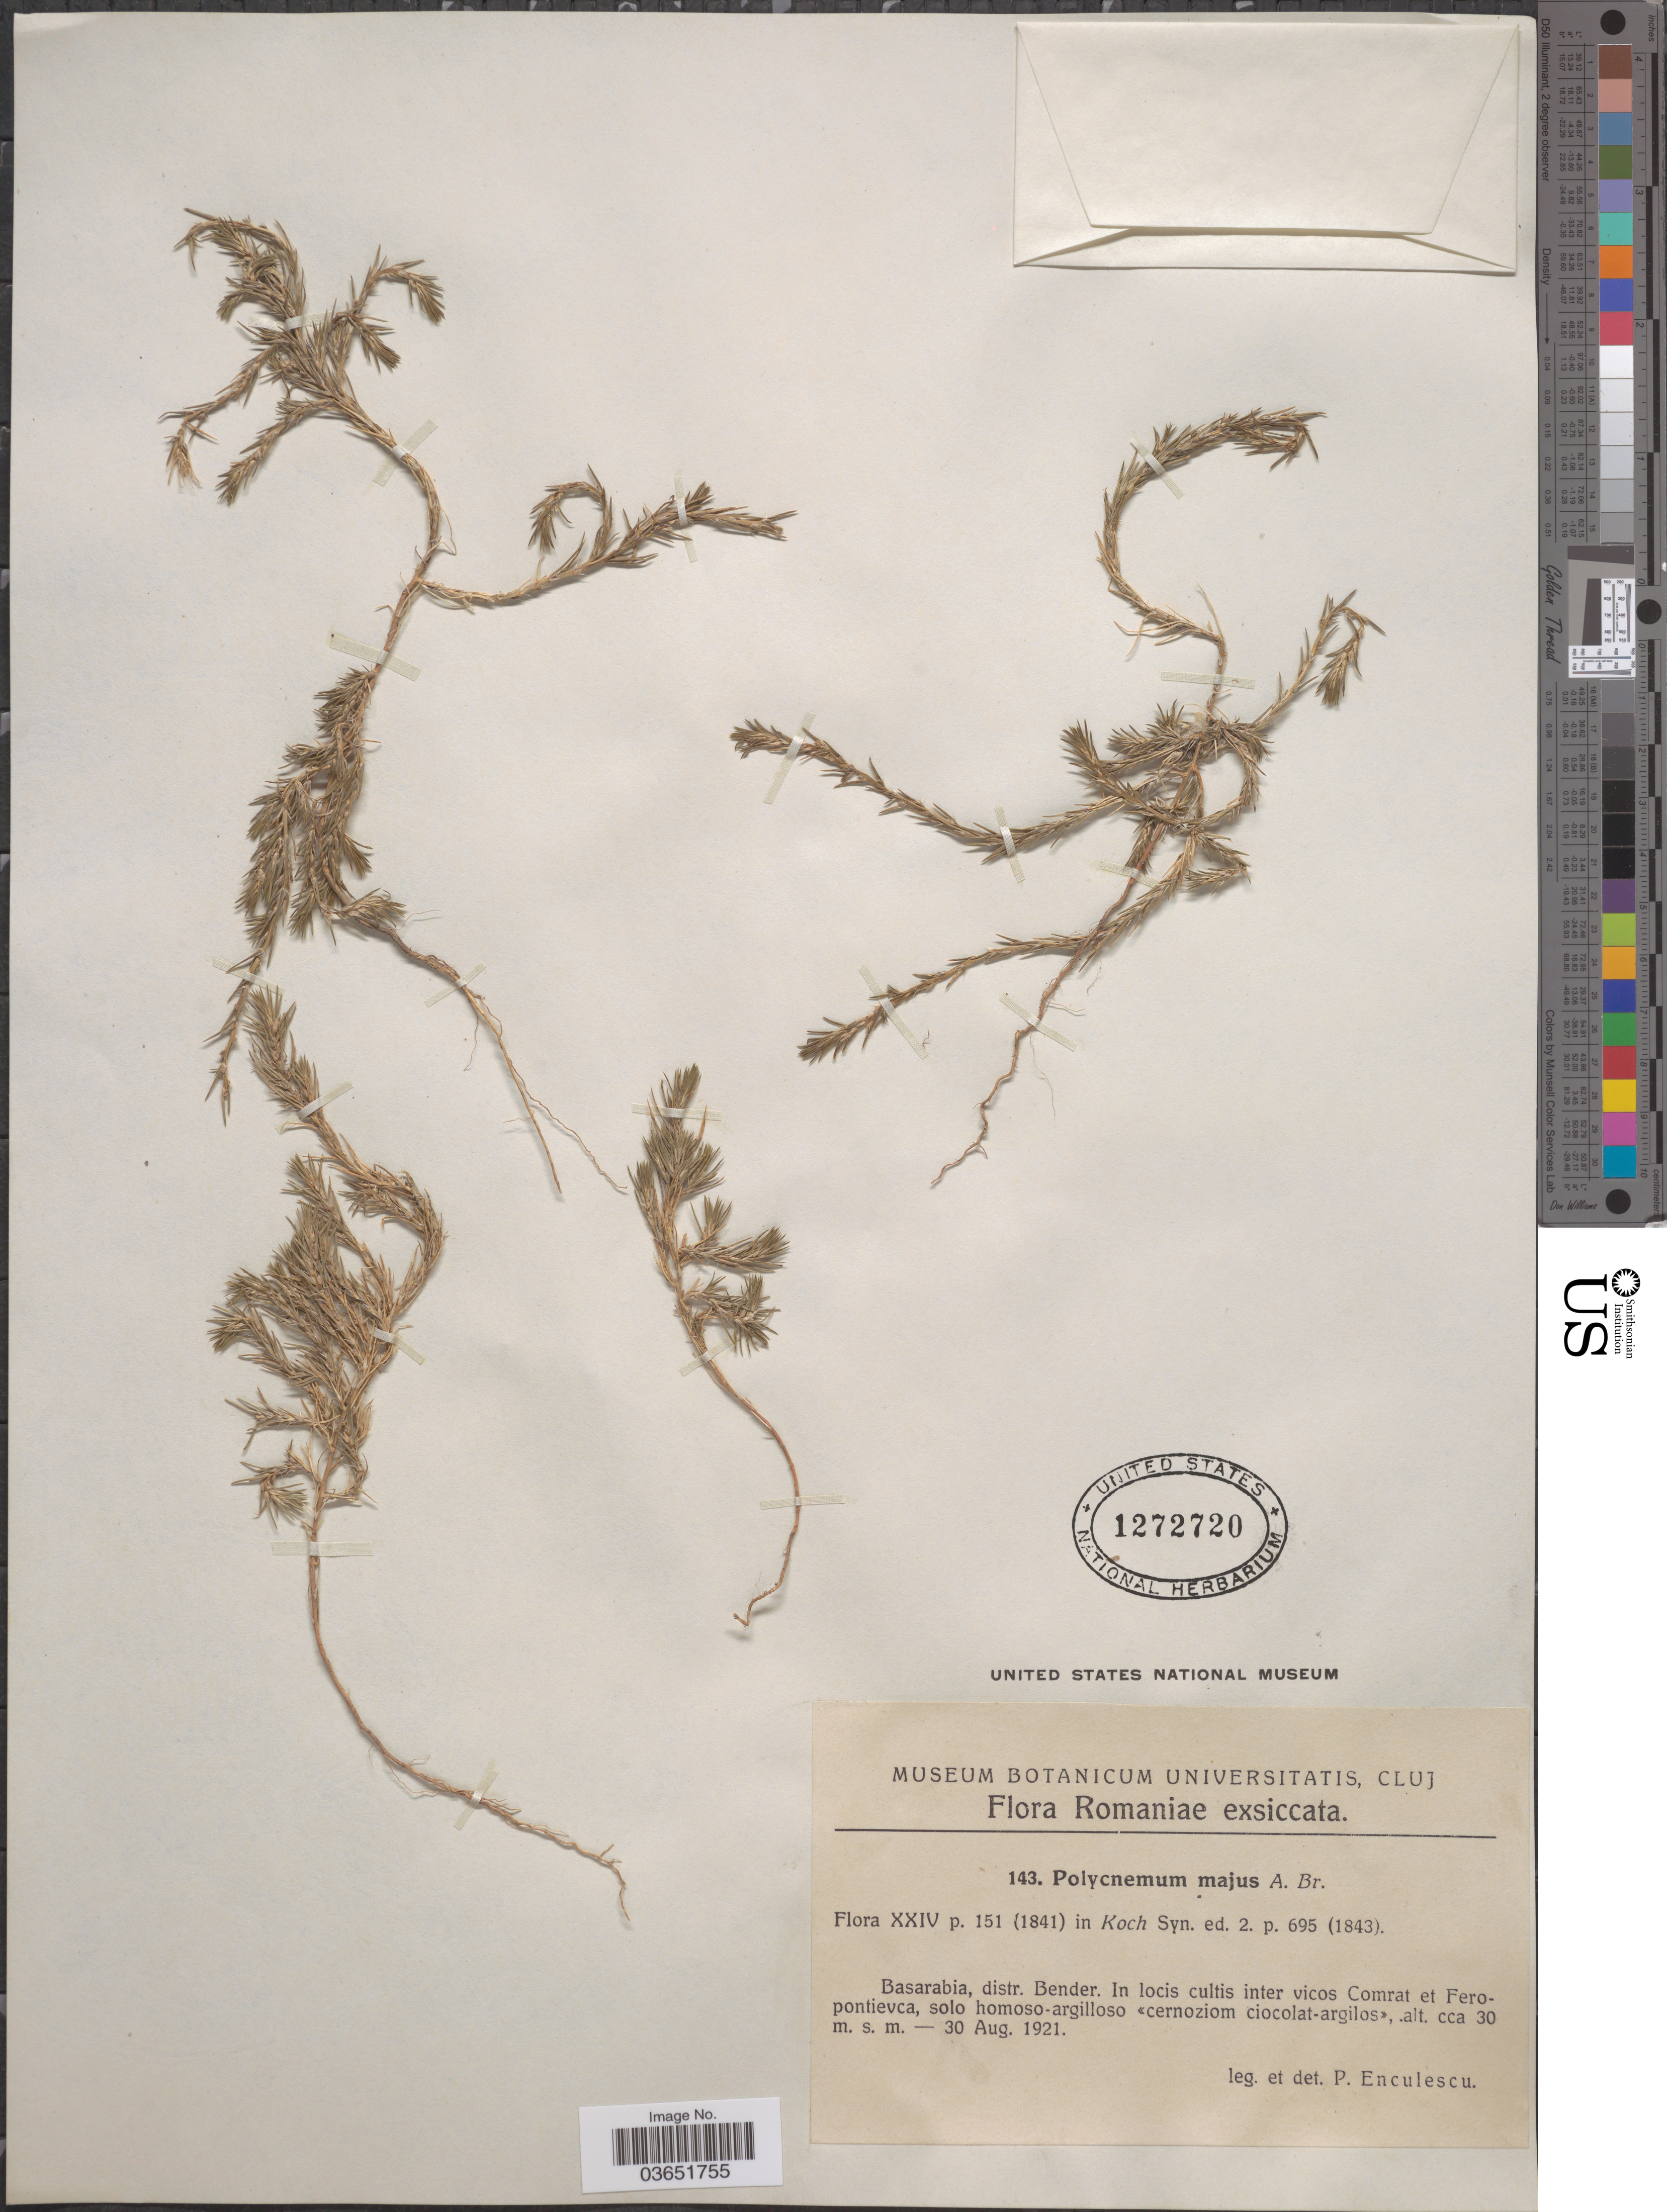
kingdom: Plantae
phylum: Tracheophyta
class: Magnoliopsida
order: Caryophyllales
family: Amaranthaceae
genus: Polycnemum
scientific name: Polycnemum majus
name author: A. Braun ex Bogenh.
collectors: P. Enculescu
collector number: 143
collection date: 1921-08-30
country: Romania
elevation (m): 30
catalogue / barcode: US 1272720